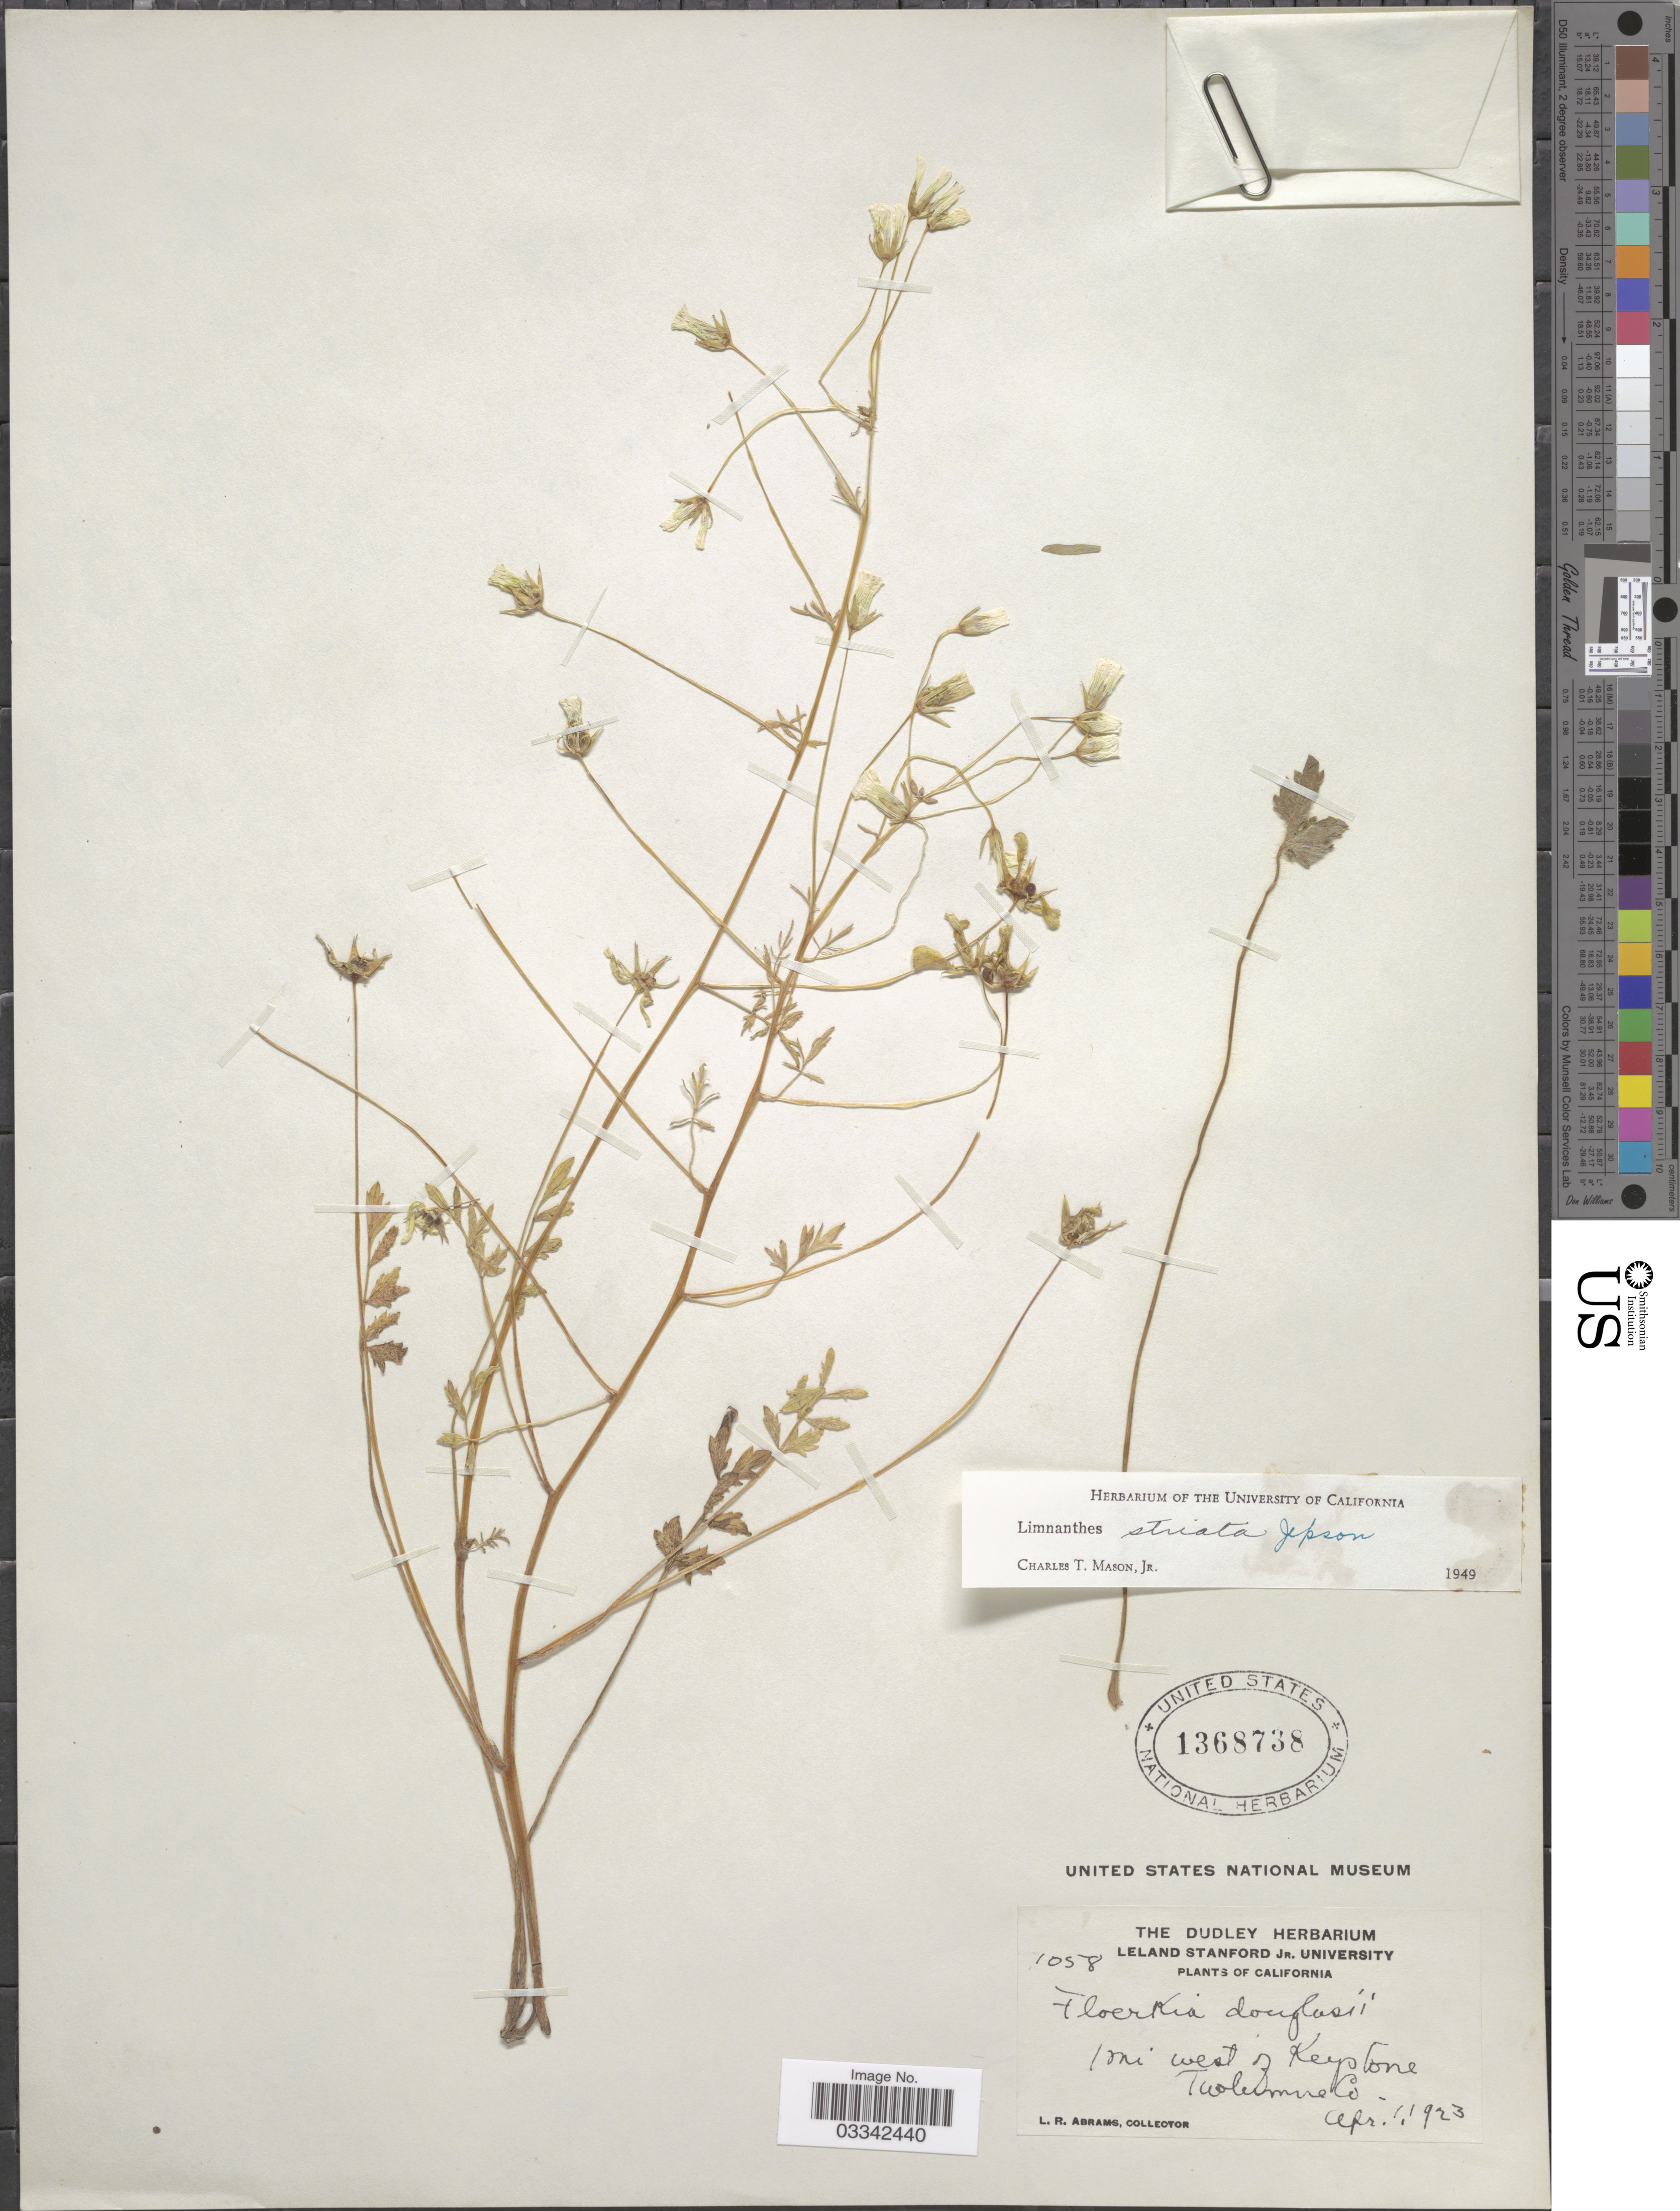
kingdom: Plantae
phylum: Tracheophyta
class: Magnoliopsida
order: Brassicales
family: Limnanthaceae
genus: Limnanthes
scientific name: Limnanthes striata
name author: Jeps.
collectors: L. Abrams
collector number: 1058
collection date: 1923-04-01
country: United States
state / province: California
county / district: Tuolumne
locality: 1 mi west of Keystone, Tuolumne Co.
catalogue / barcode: US 1368738